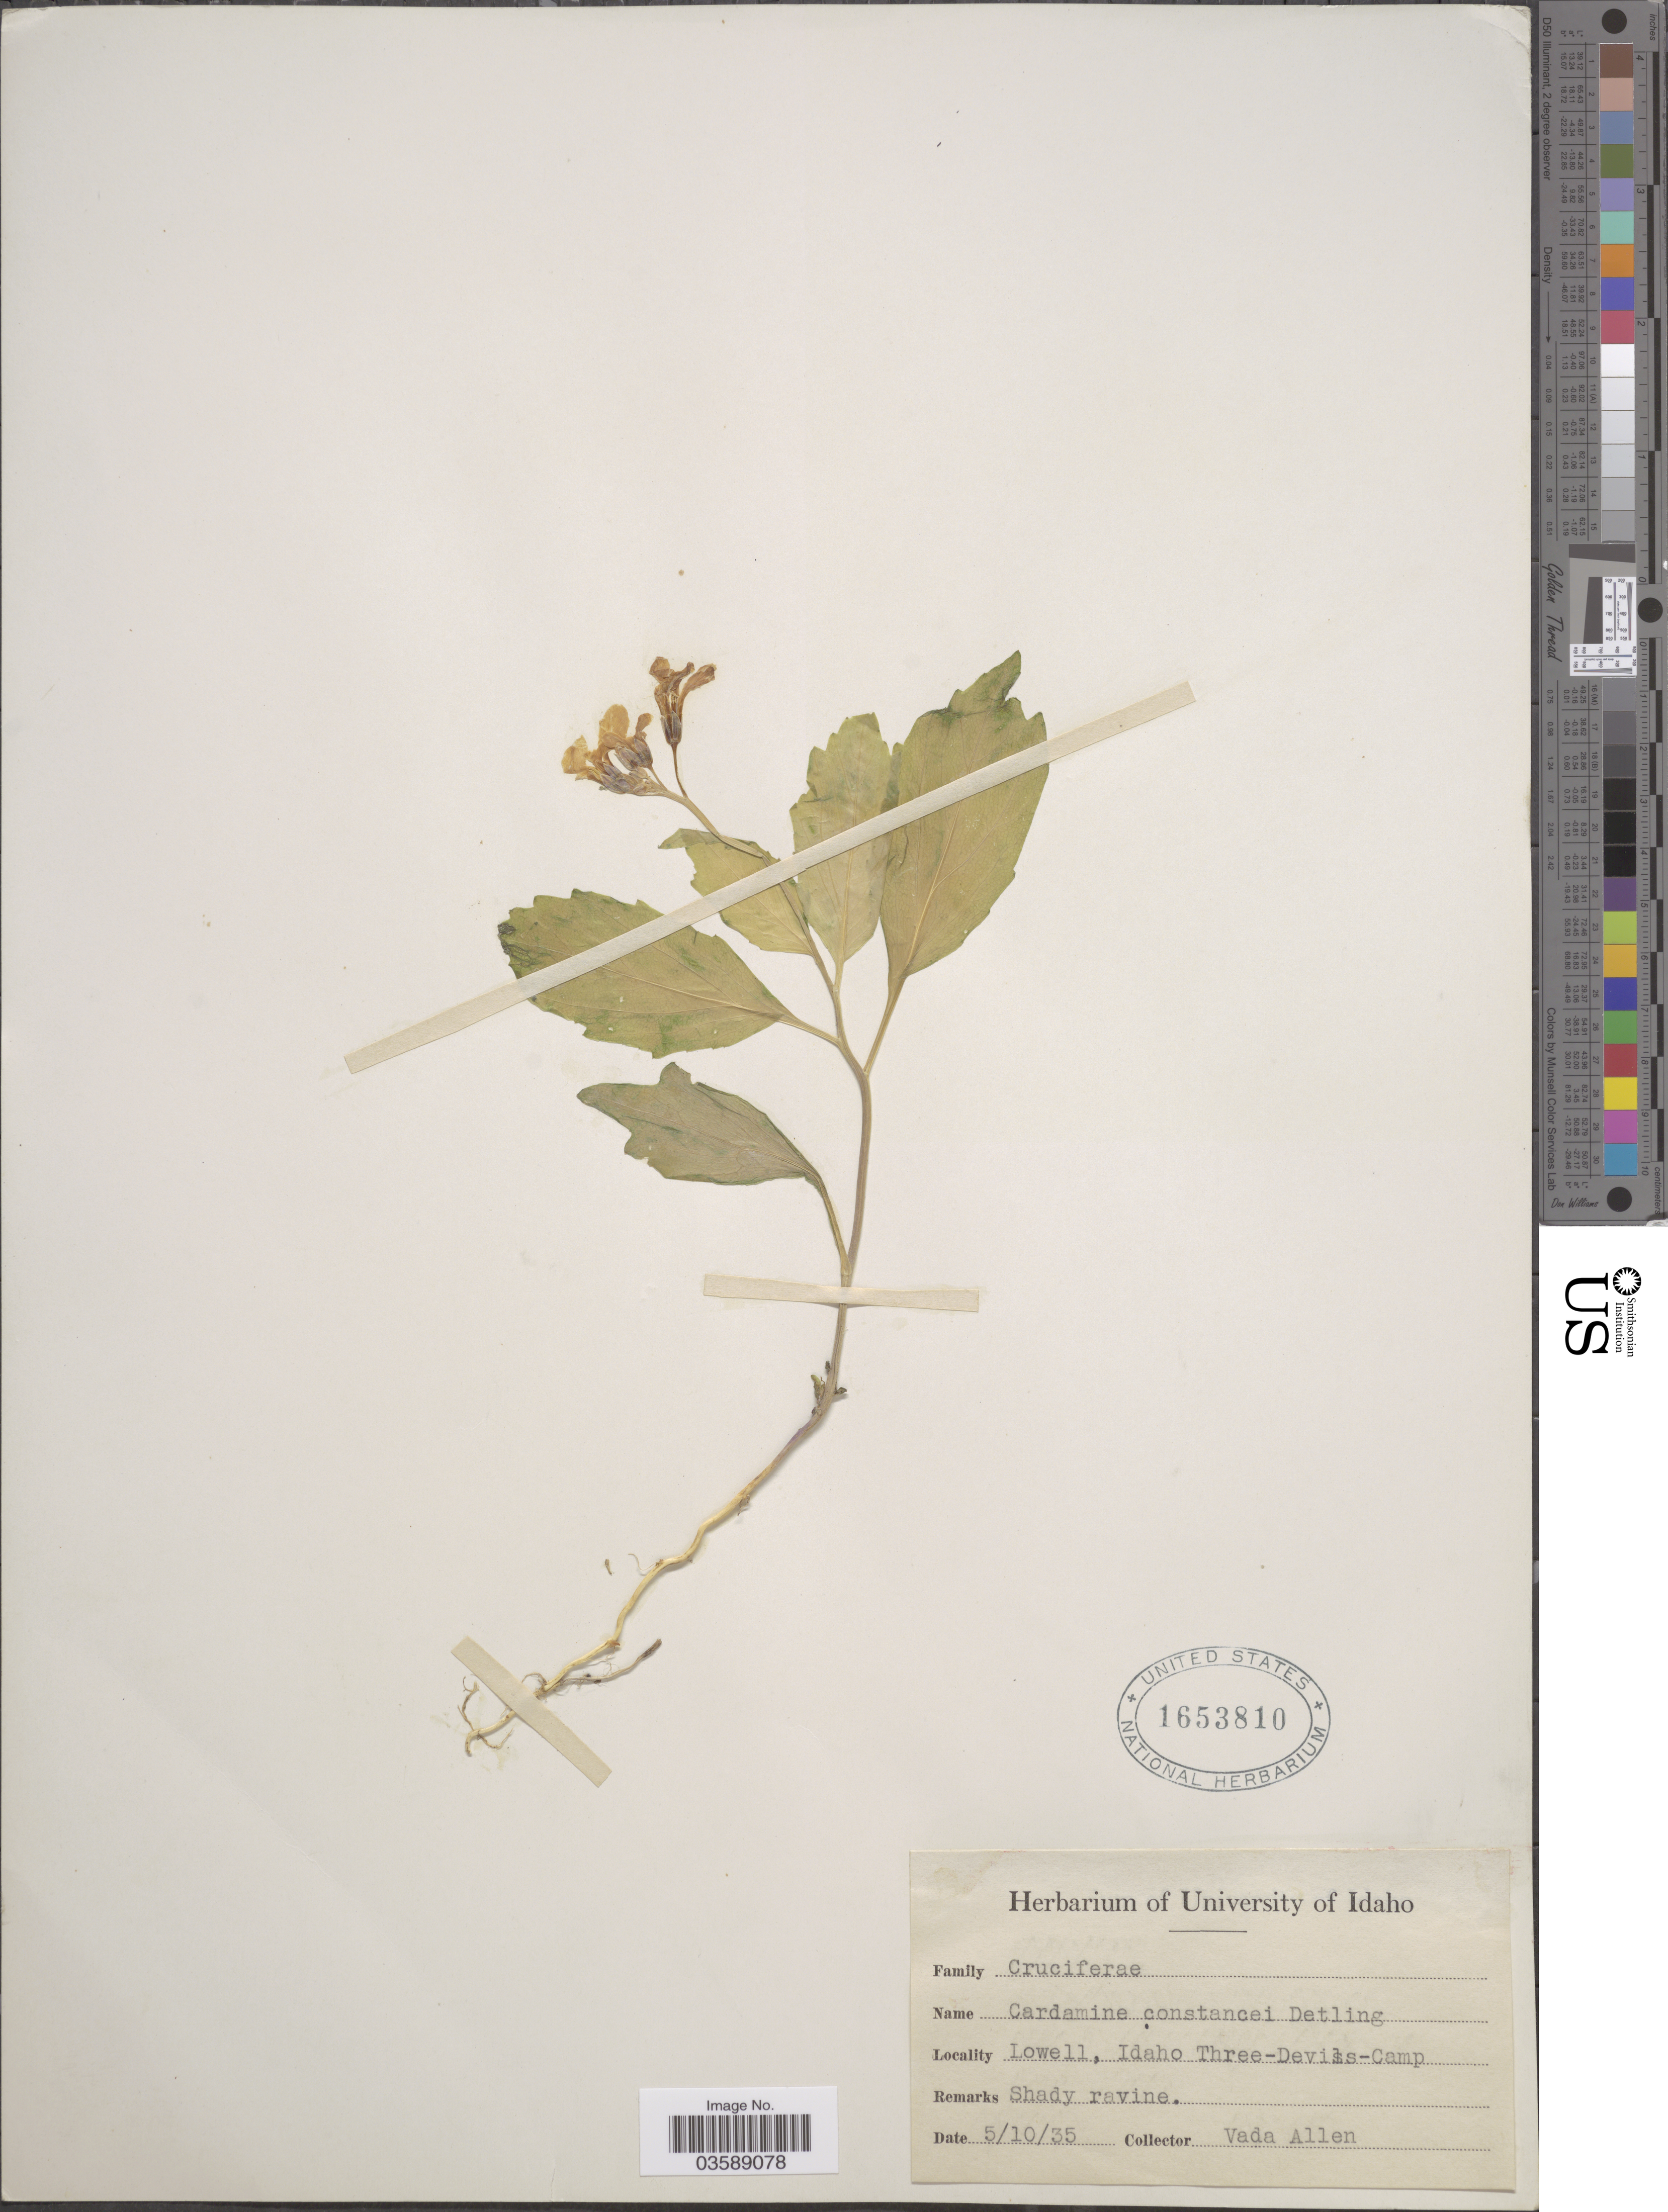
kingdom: Plantae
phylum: Tracheophyta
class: Magnoliopsida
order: Brassicales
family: Brassicaceae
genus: Cardamine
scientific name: Cardamine constancei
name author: Detling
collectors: V. Allen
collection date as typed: Transcribed d/m/y: 10/5/35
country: United States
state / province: Idaho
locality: Lowell. Three-Devils-Camp.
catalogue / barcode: US 1653810